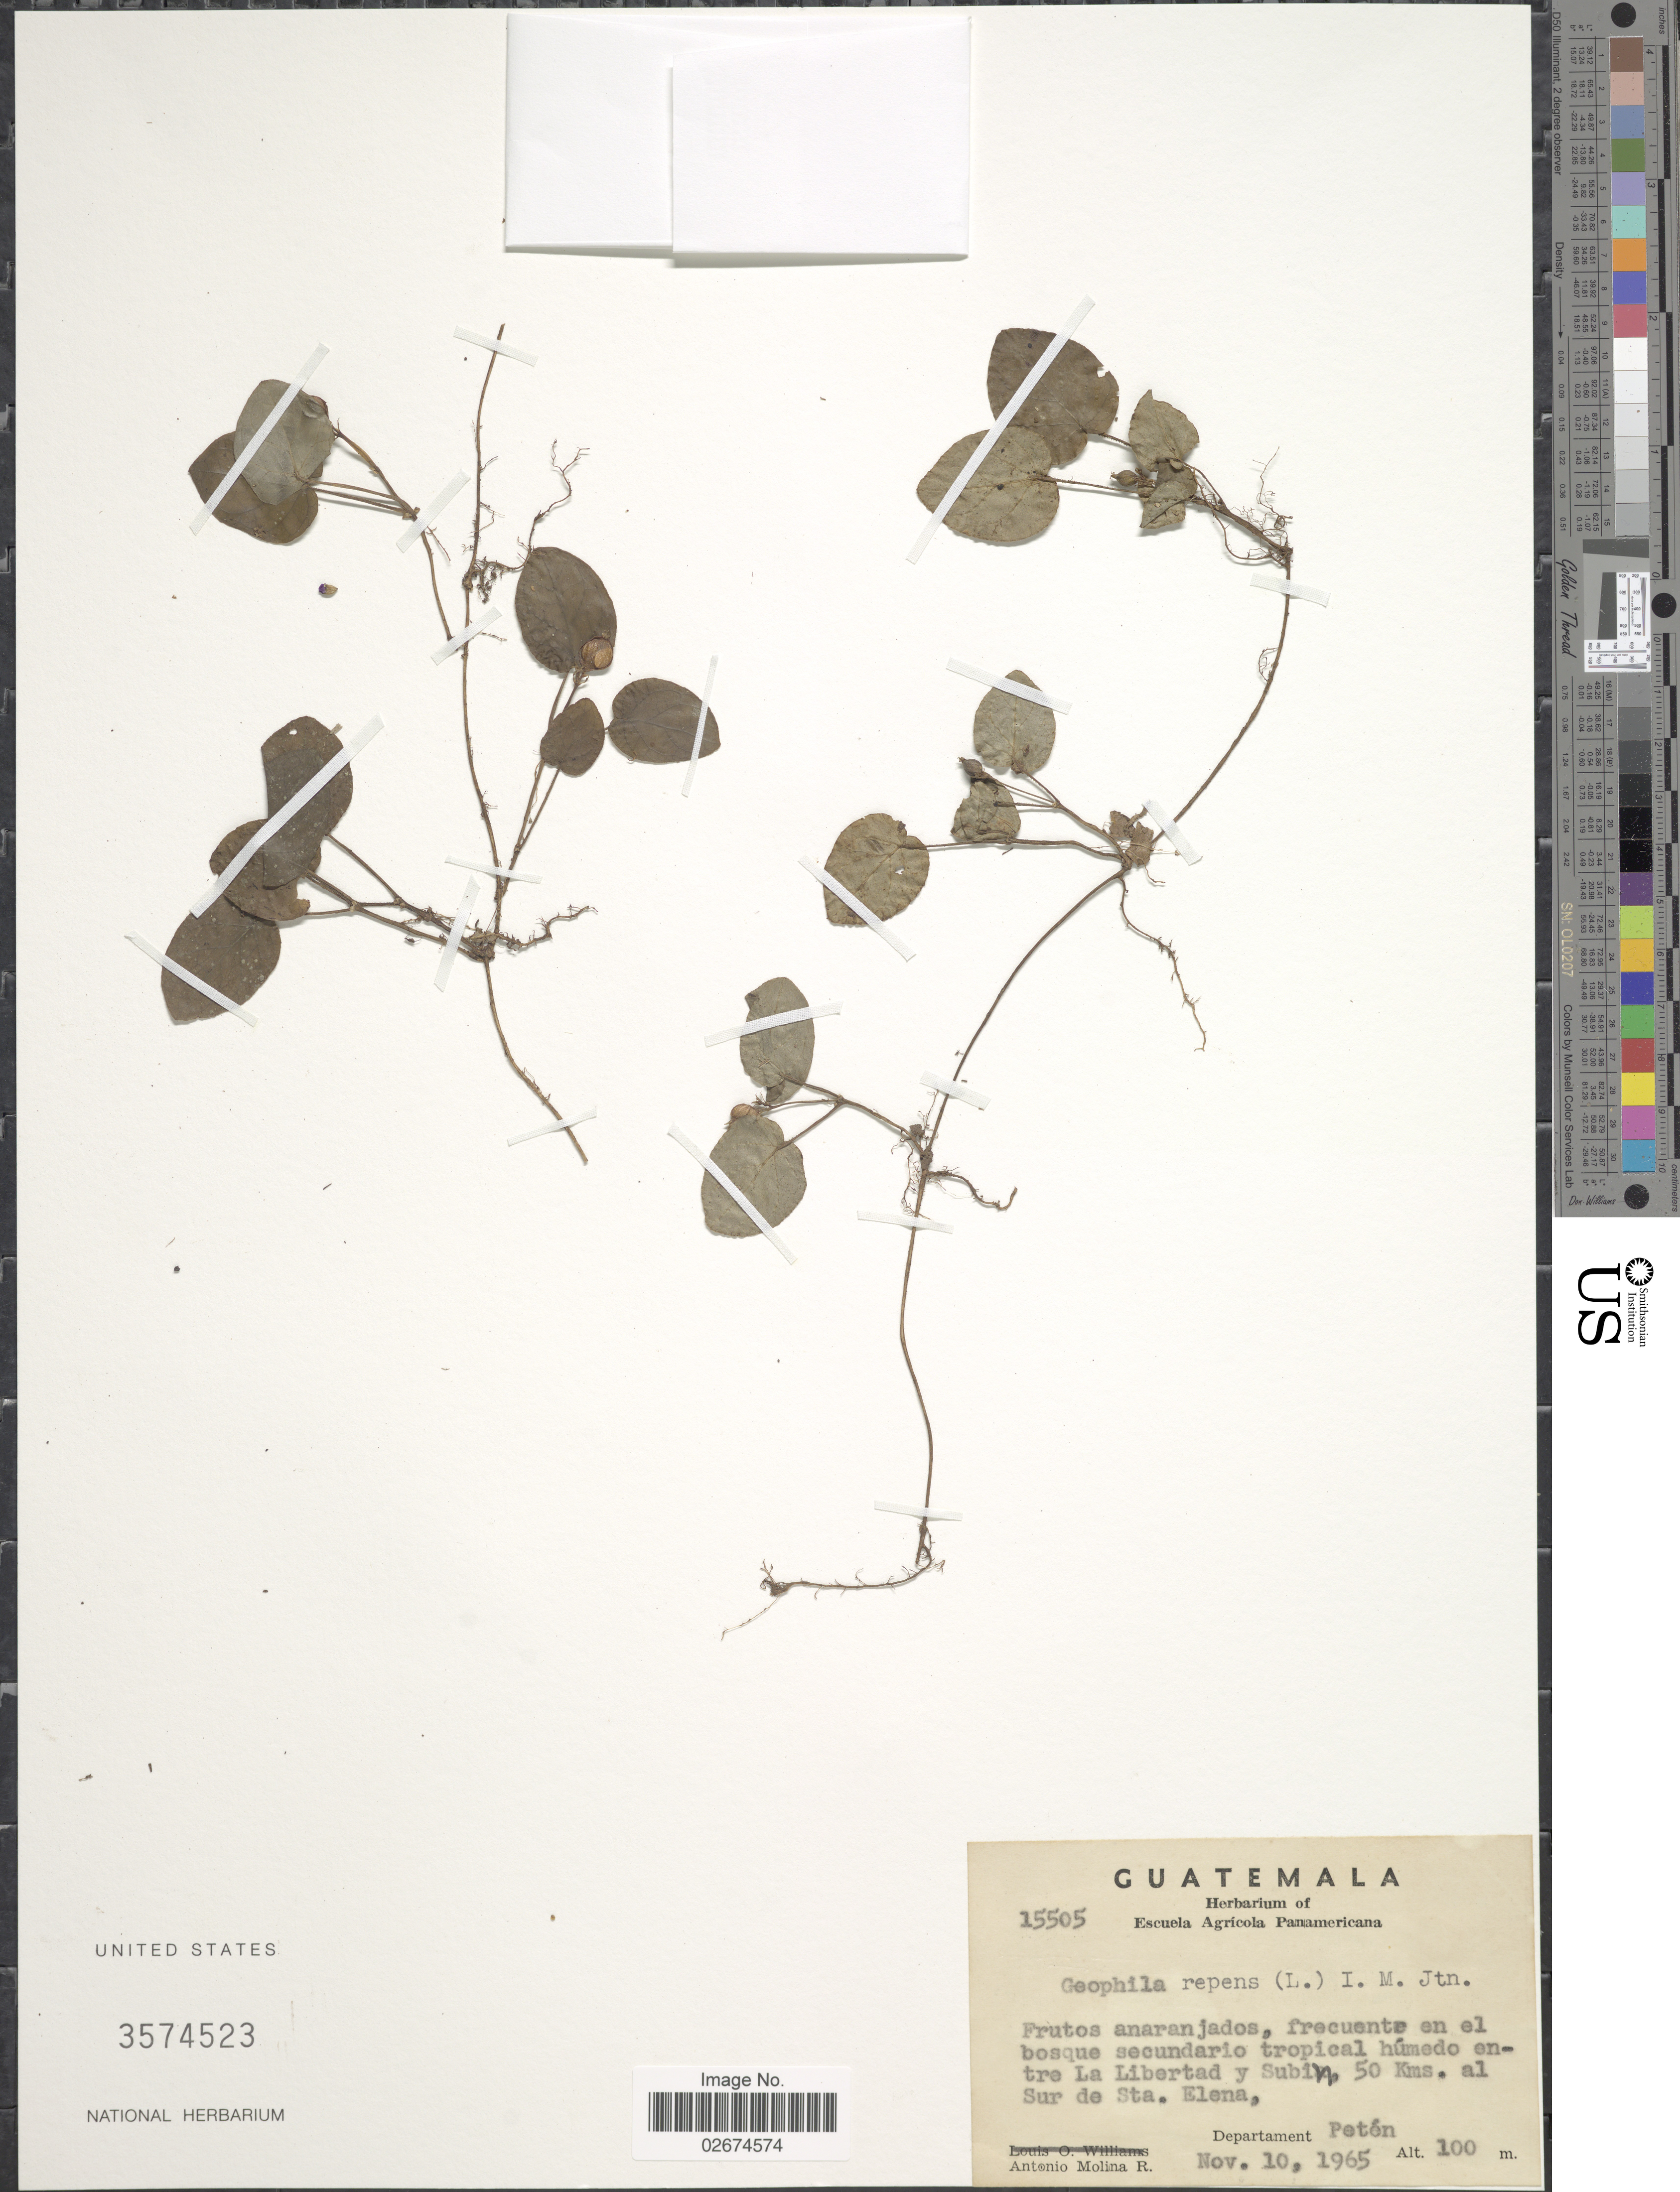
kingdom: Plantae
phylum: Tracheophyta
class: Magnoliopsida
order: Gentianales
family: Rubiaceae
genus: Geophila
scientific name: Geophila macropoda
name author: (Ruiz & Pav.) DC.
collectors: A. Molina R.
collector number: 15505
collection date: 1965-11-10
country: Guatemala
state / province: El Petén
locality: Frecuente en el bosque secundario tropical humedo entre La Libertad y Subin, 50 Kms. al Sur de Sta. Elena, Department Peten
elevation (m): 100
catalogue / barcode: US 3574523